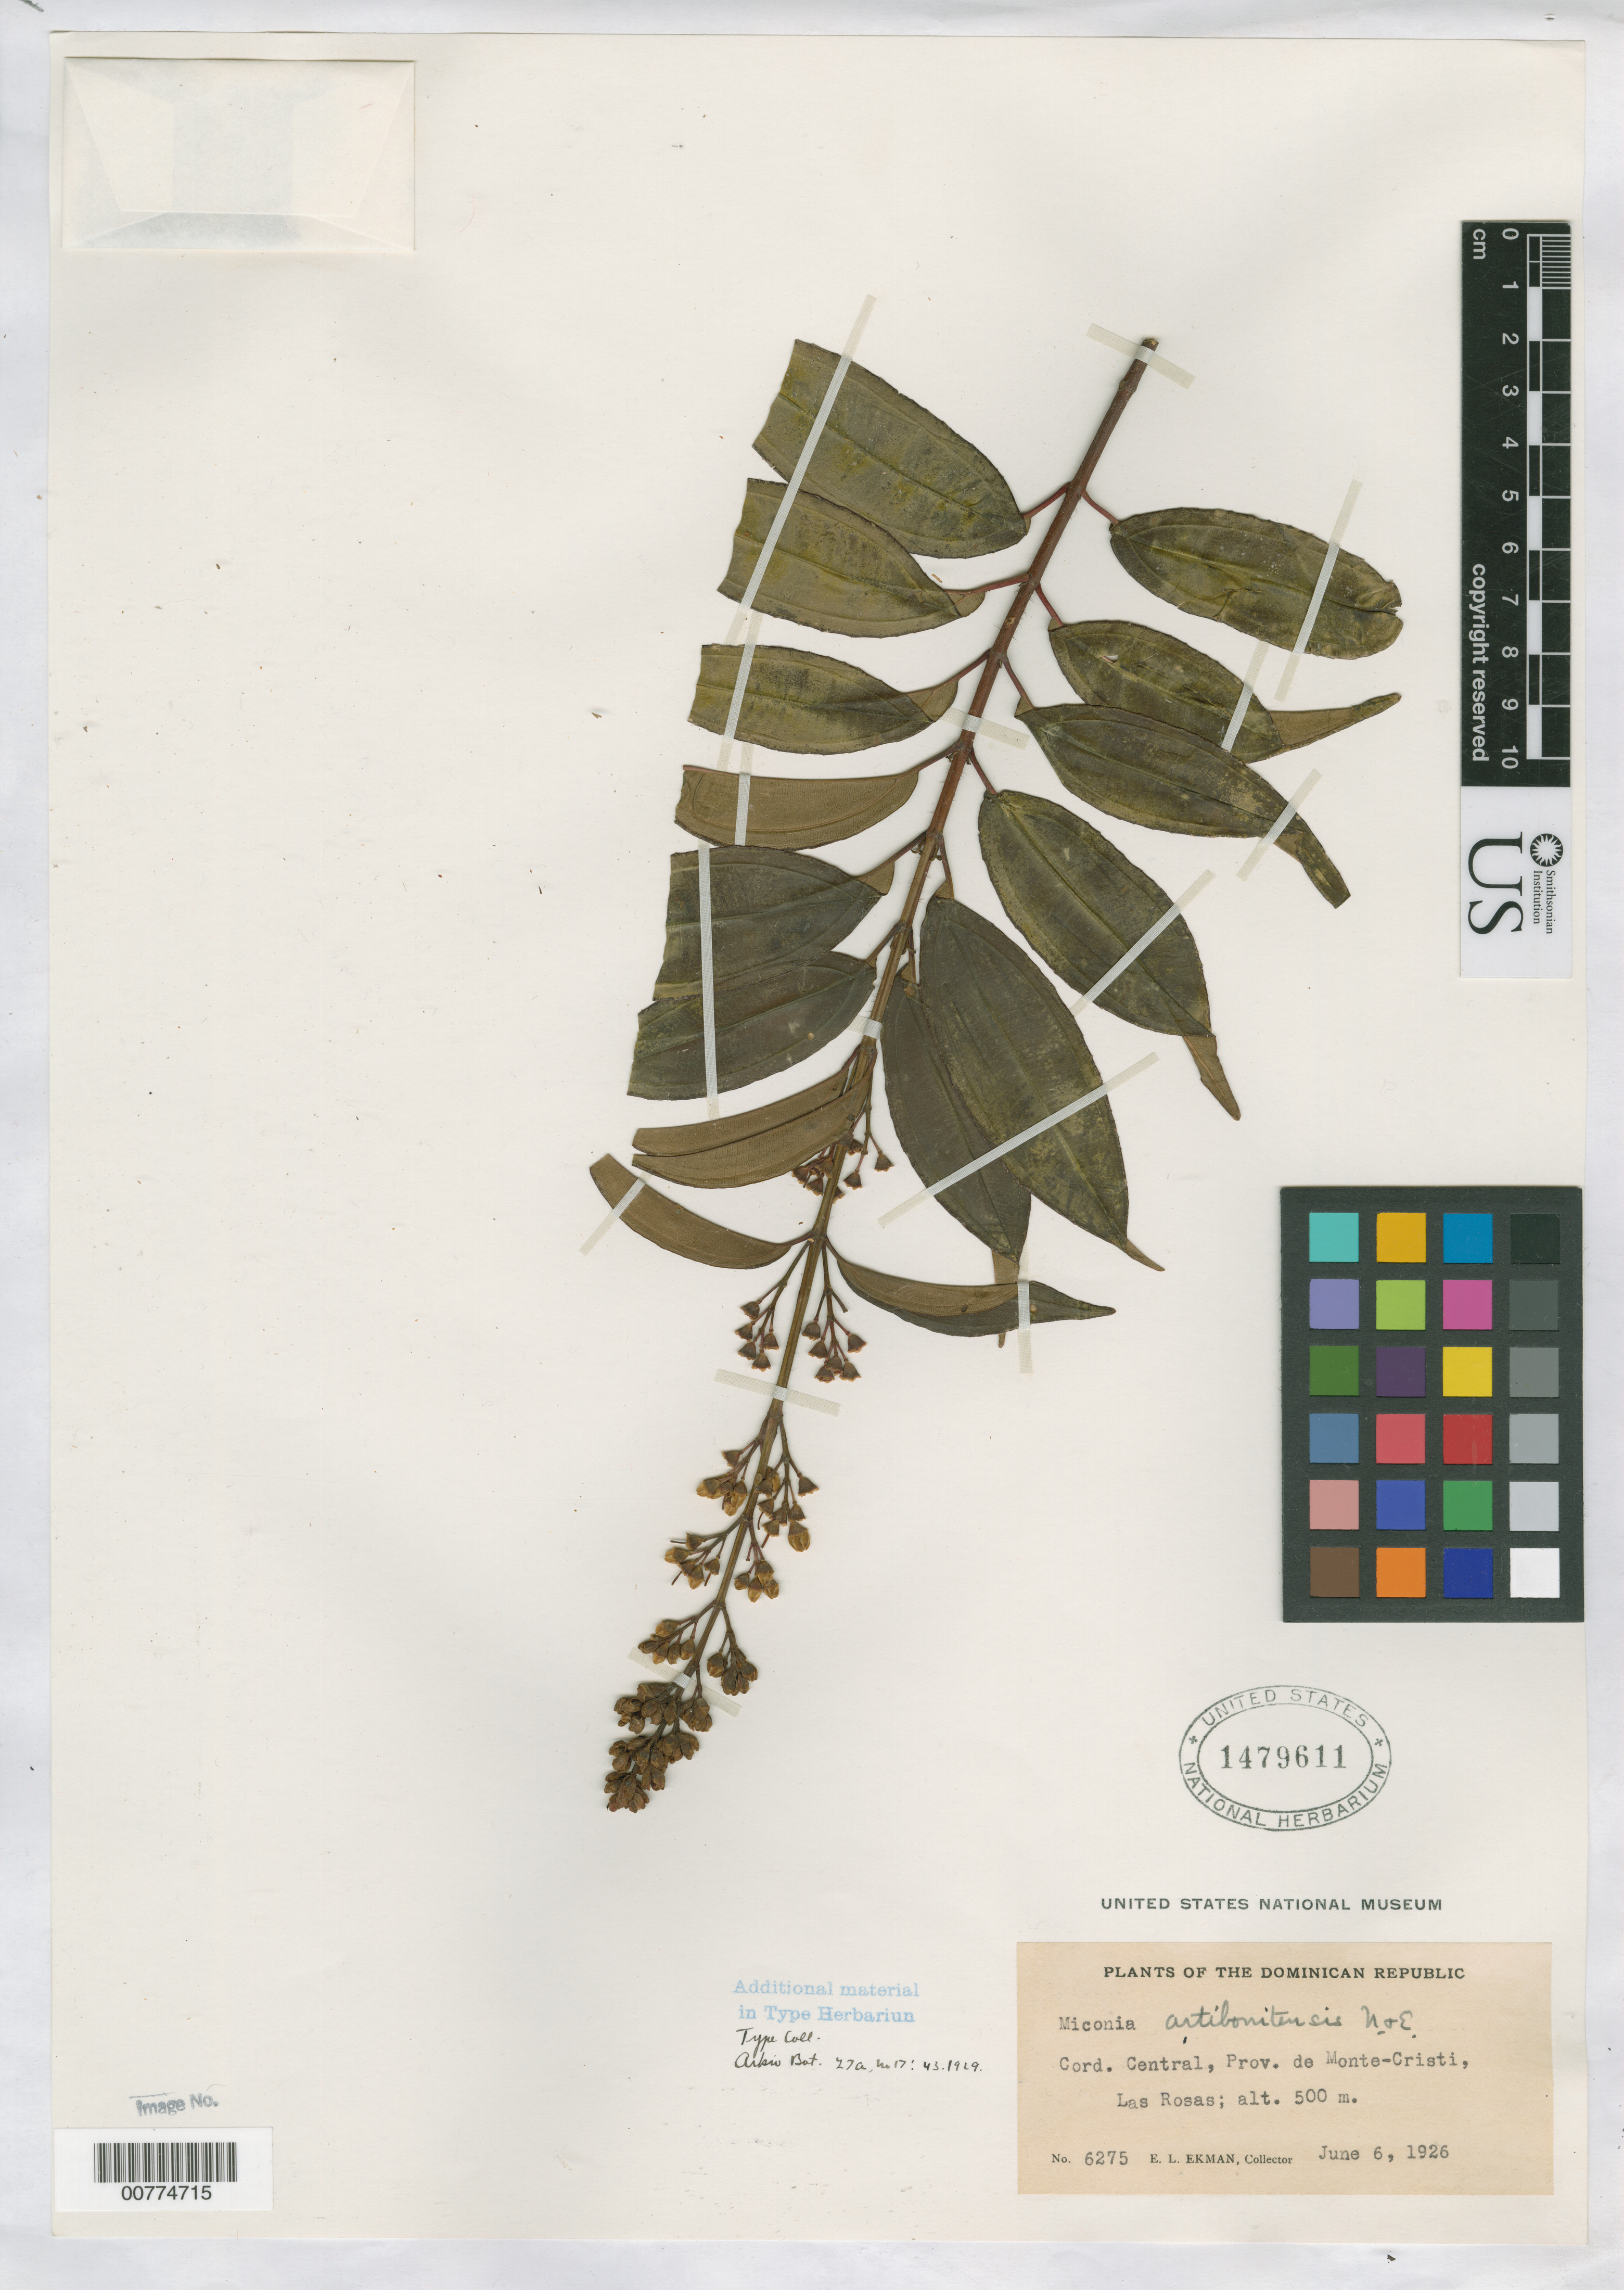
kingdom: Plantae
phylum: Tracheophyta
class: Magnoliopsida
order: Myrtales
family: Melastomataceae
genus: Miconia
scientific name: Miconia artibonitensis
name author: Urb. & Ekman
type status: Isotype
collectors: E. L. Ekman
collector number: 6275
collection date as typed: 06 Jun 1926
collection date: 1926-06-06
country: Dominican Republic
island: Hispaniola Island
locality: Cord. Central, prov. De Monte-Cristi, Las Rosas [protologue: Santo Domingo, Prov. Monte-Cristi prope las Rosas ad Rio Artibonite].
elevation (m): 500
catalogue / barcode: US 1479611